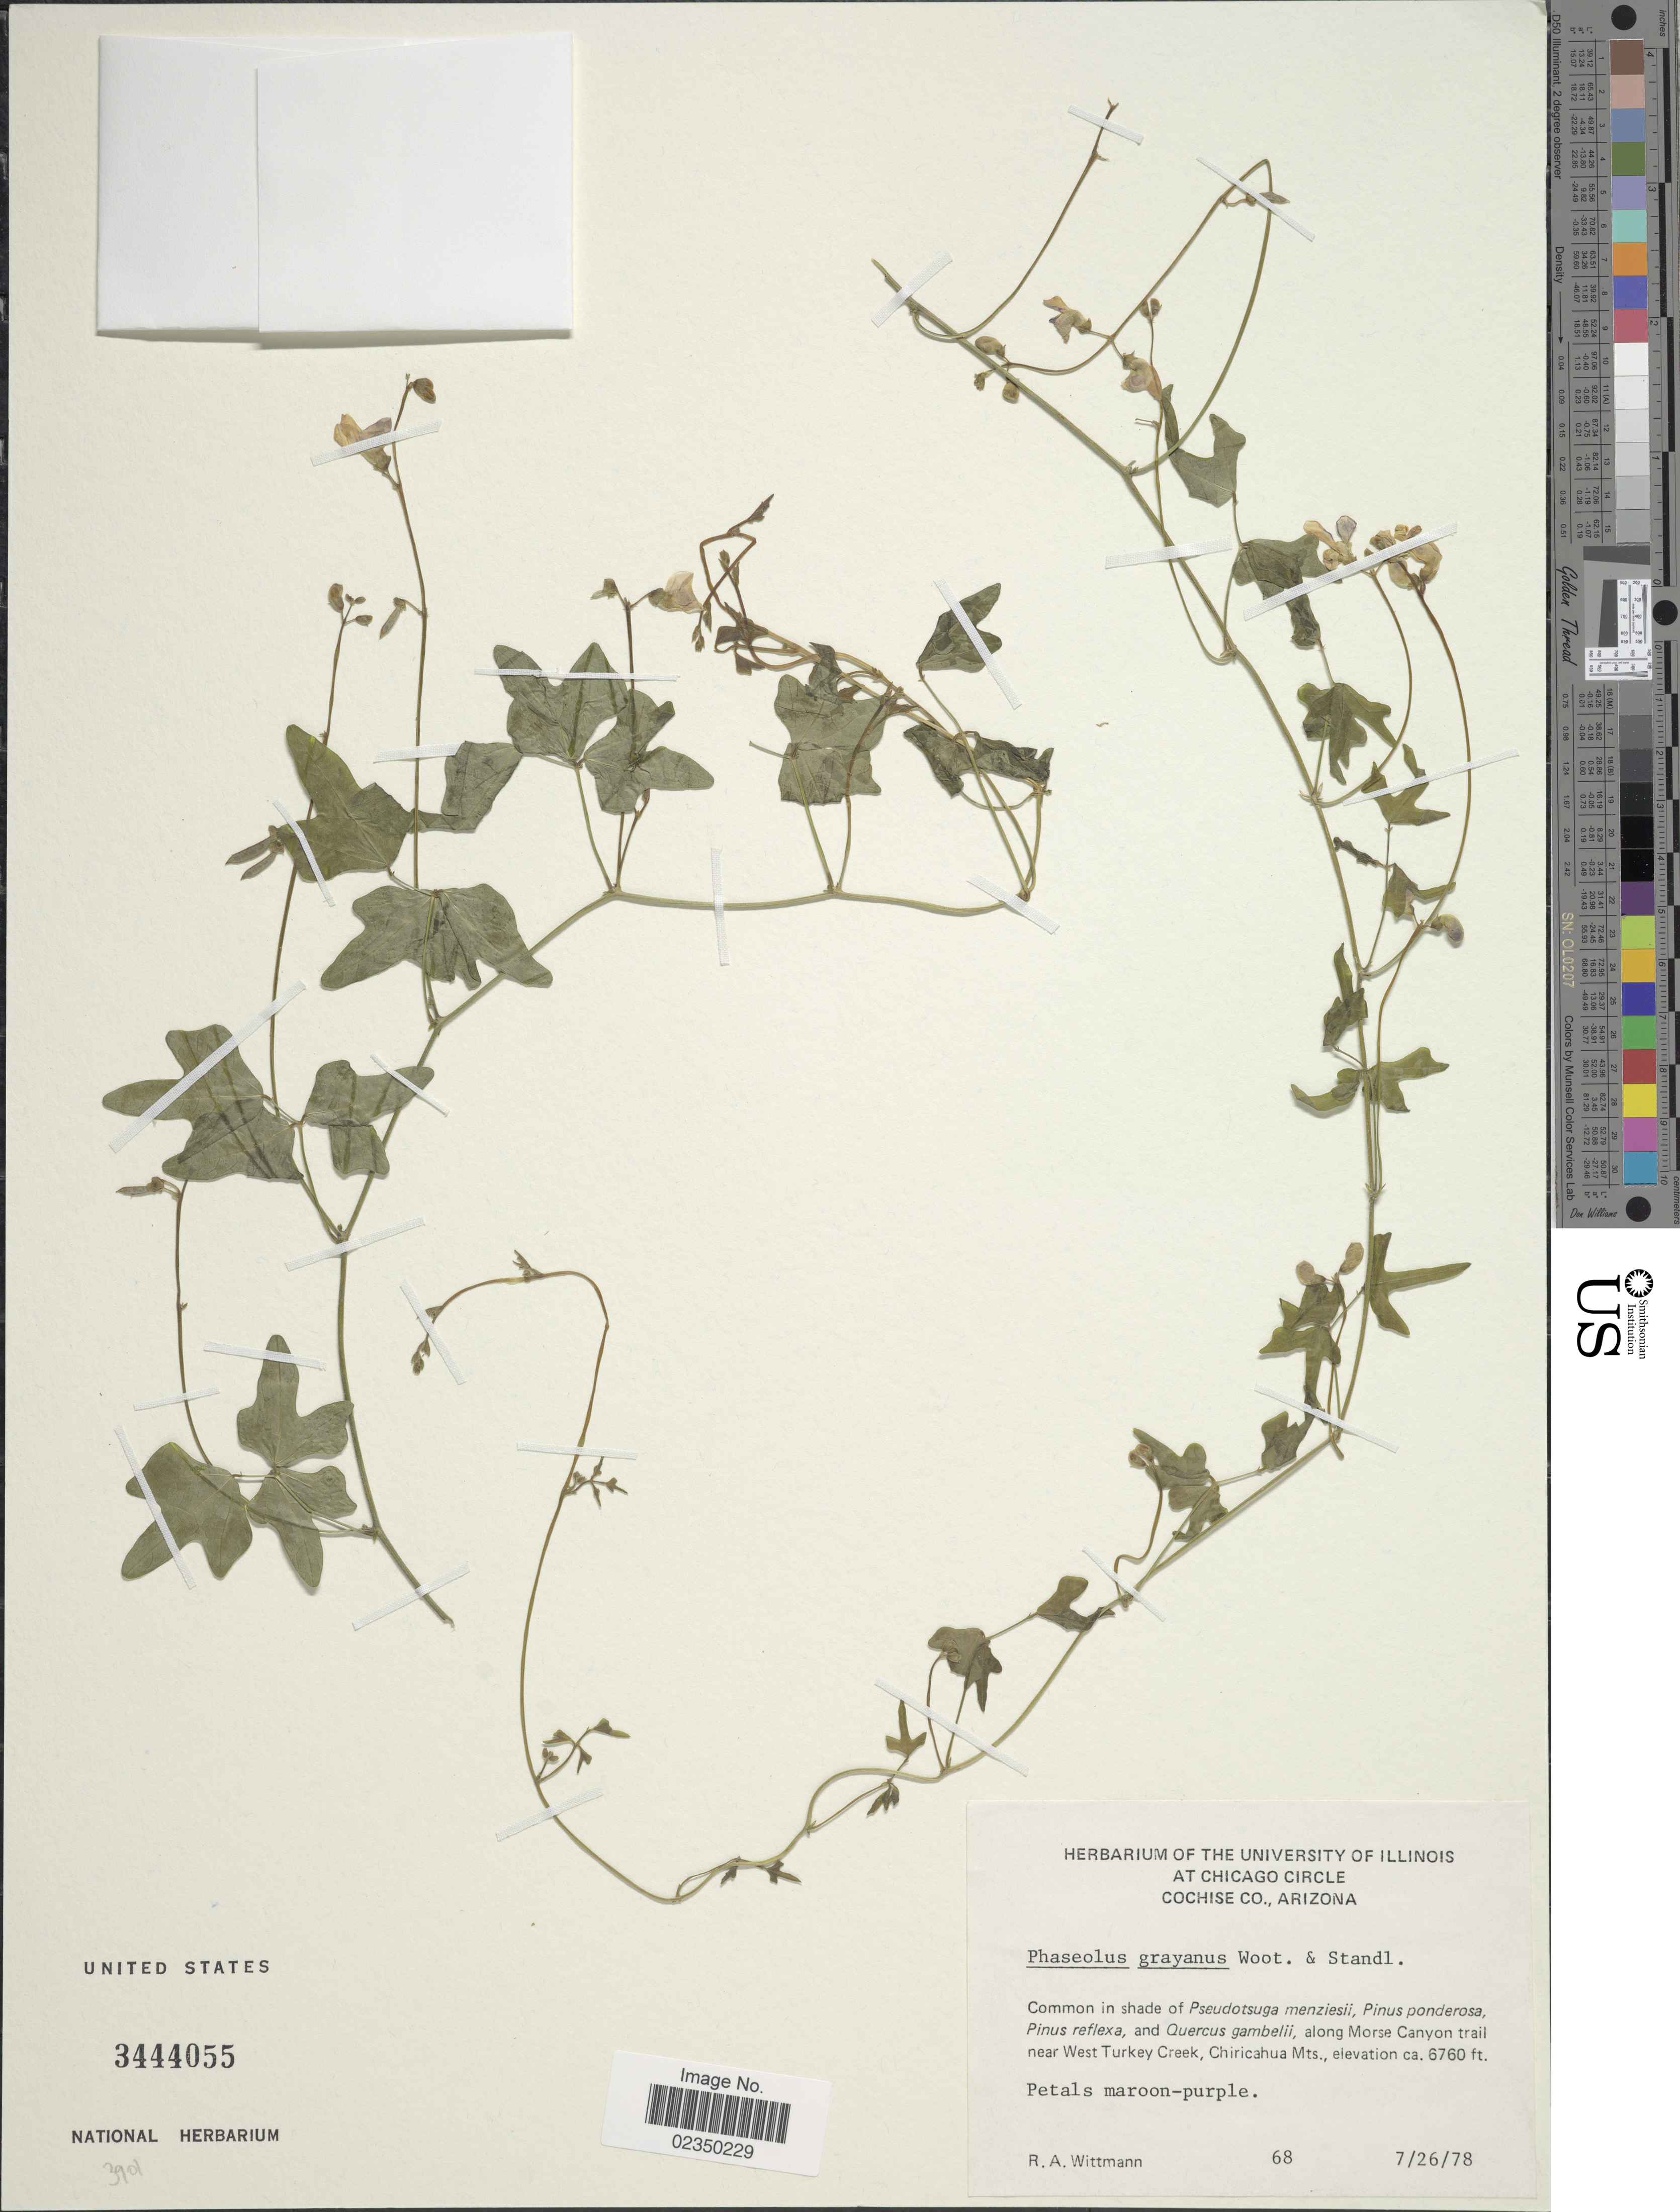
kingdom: Plantae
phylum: Tracheophyta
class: Magnoliopsida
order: Fabales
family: Fabaceae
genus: Phaseolus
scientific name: Phaseolus grayanus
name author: Wooton & Standl.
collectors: R. Wittmann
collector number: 68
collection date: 1978-07-26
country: United States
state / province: Arizona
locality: Along Morse Canyon trail near West Turkey Creek, Chiricahua Mts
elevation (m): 2060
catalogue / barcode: US 3444055